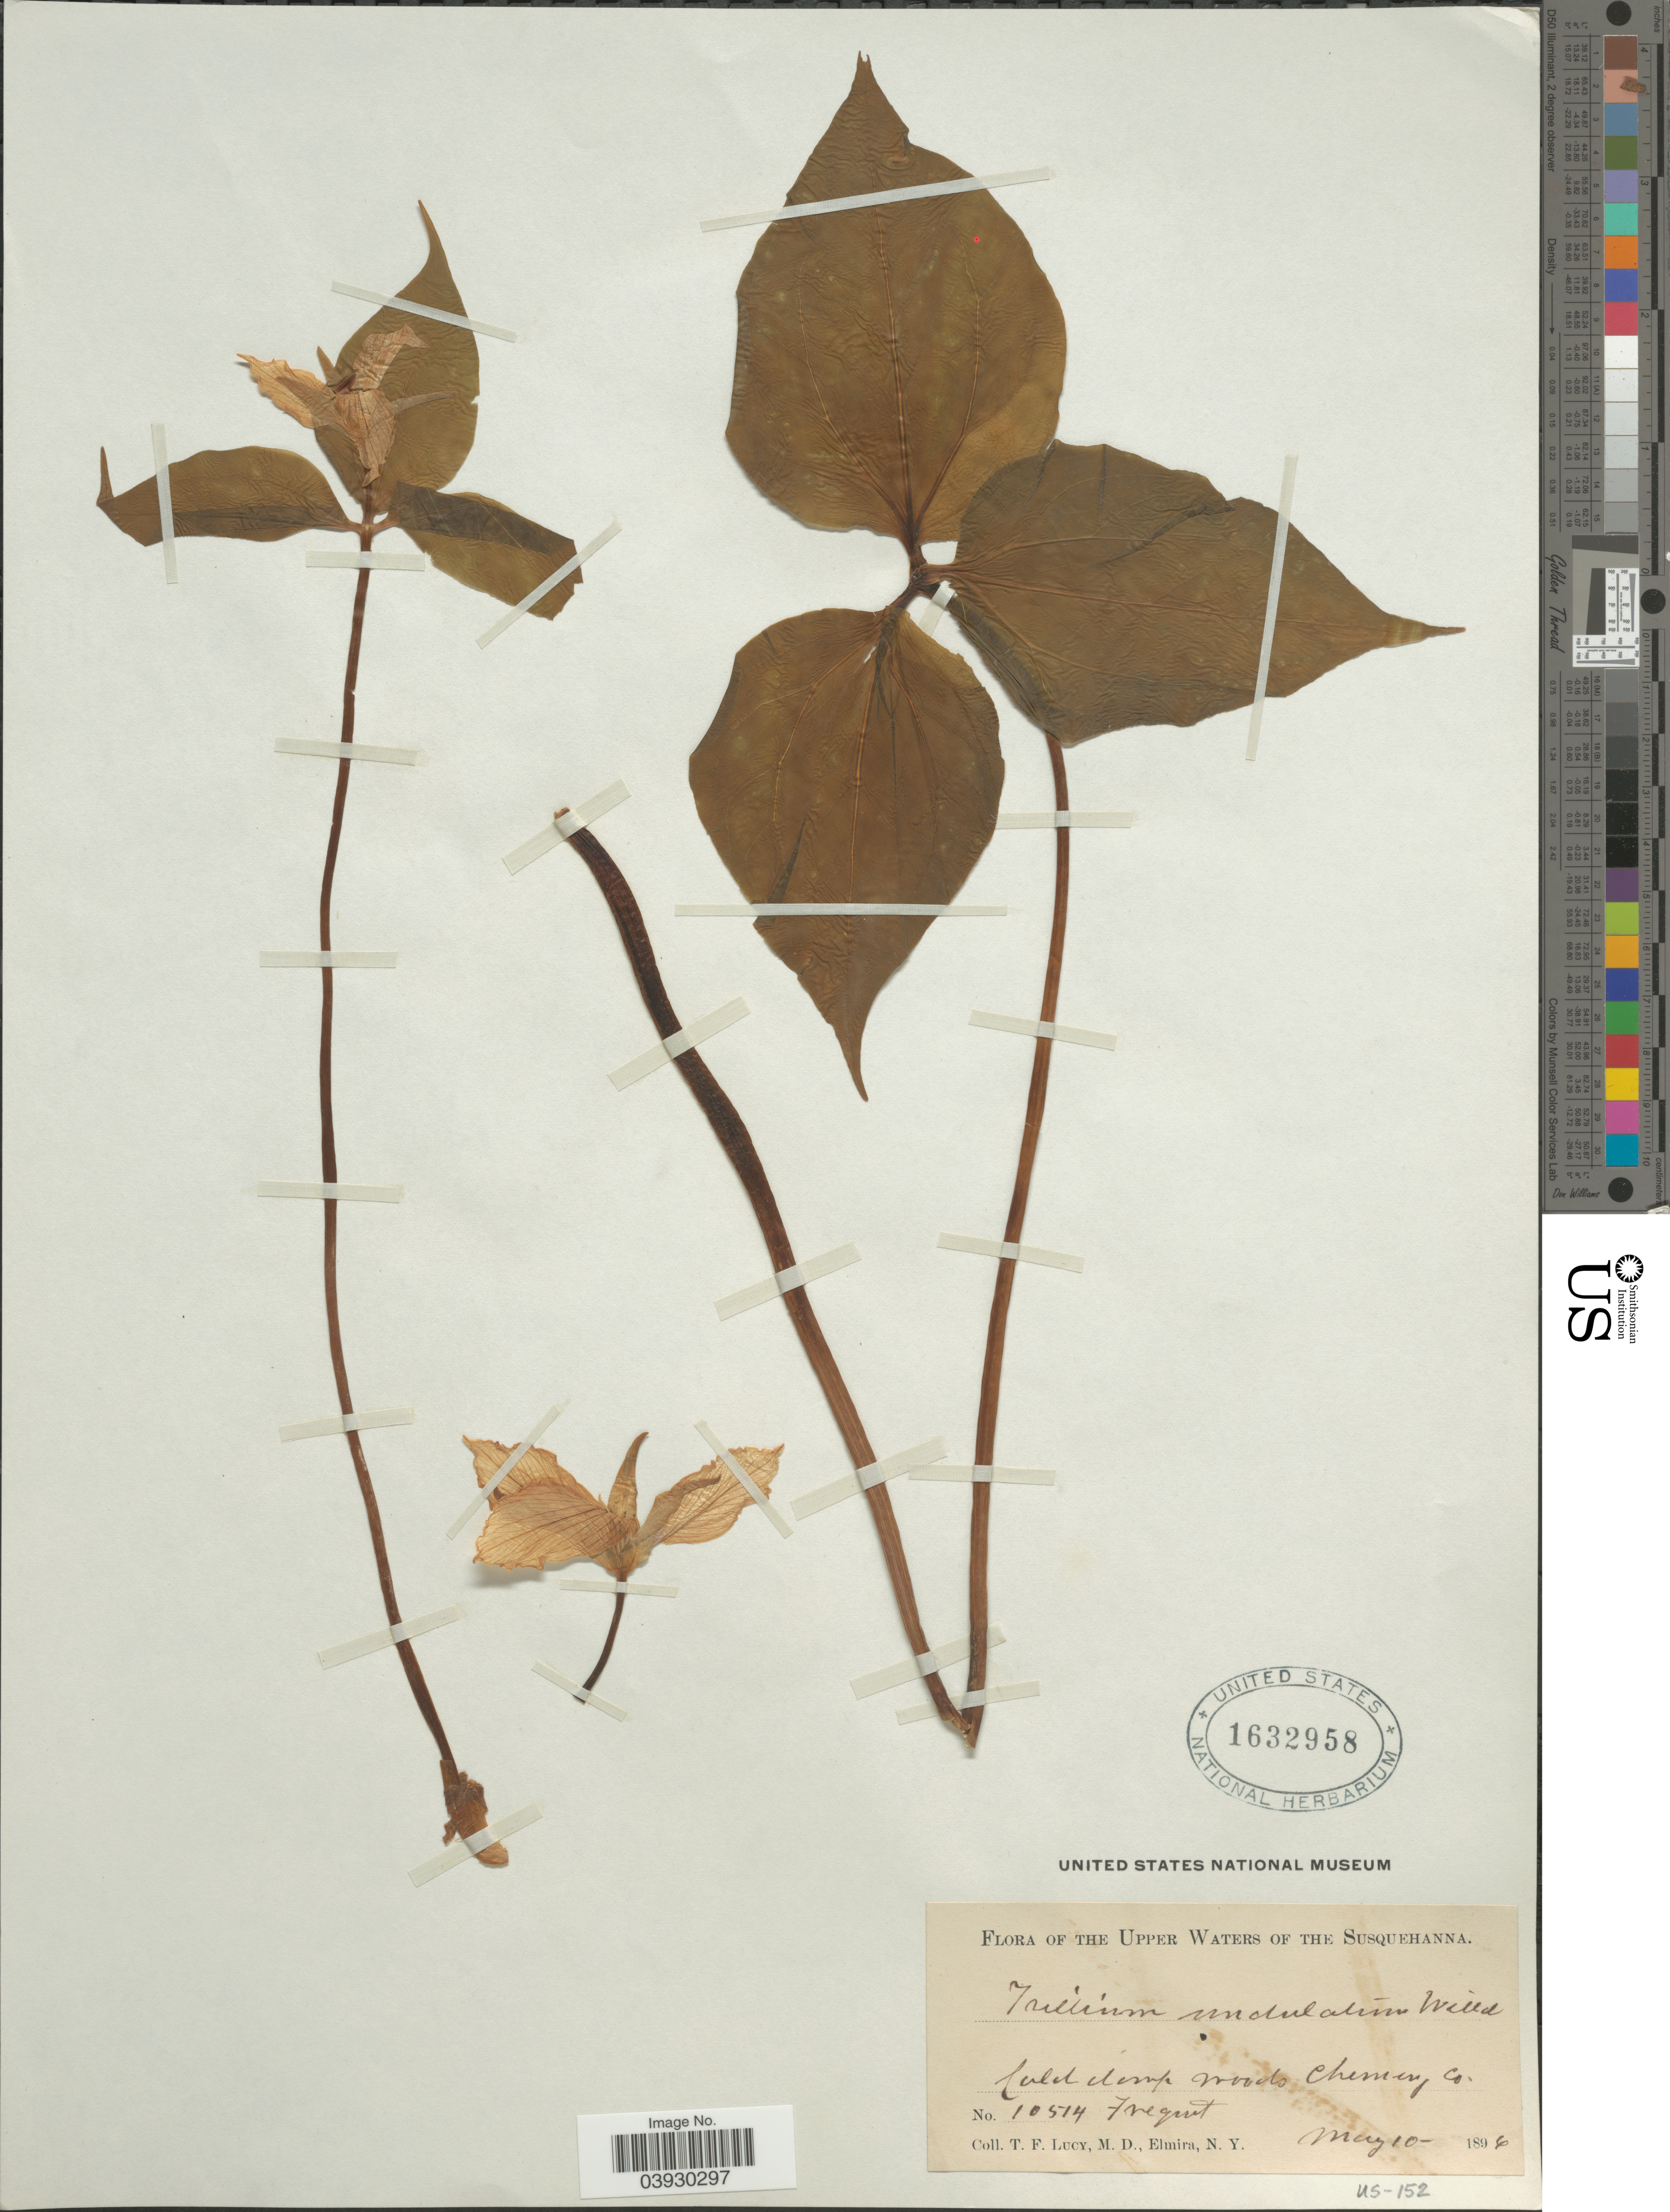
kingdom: Plantae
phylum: Tracheophyta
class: Liliopsida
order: Liliales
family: Melanthiaceae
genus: Trillium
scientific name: Trillium undulatum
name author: Willd.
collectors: T. Lucy & M. Elmira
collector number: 10514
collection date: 1896-05-10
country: United States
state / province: New York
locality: The Upper Waters of the Susquehanna. Cold damp woods Chemung Co.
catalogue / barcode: US 1632958